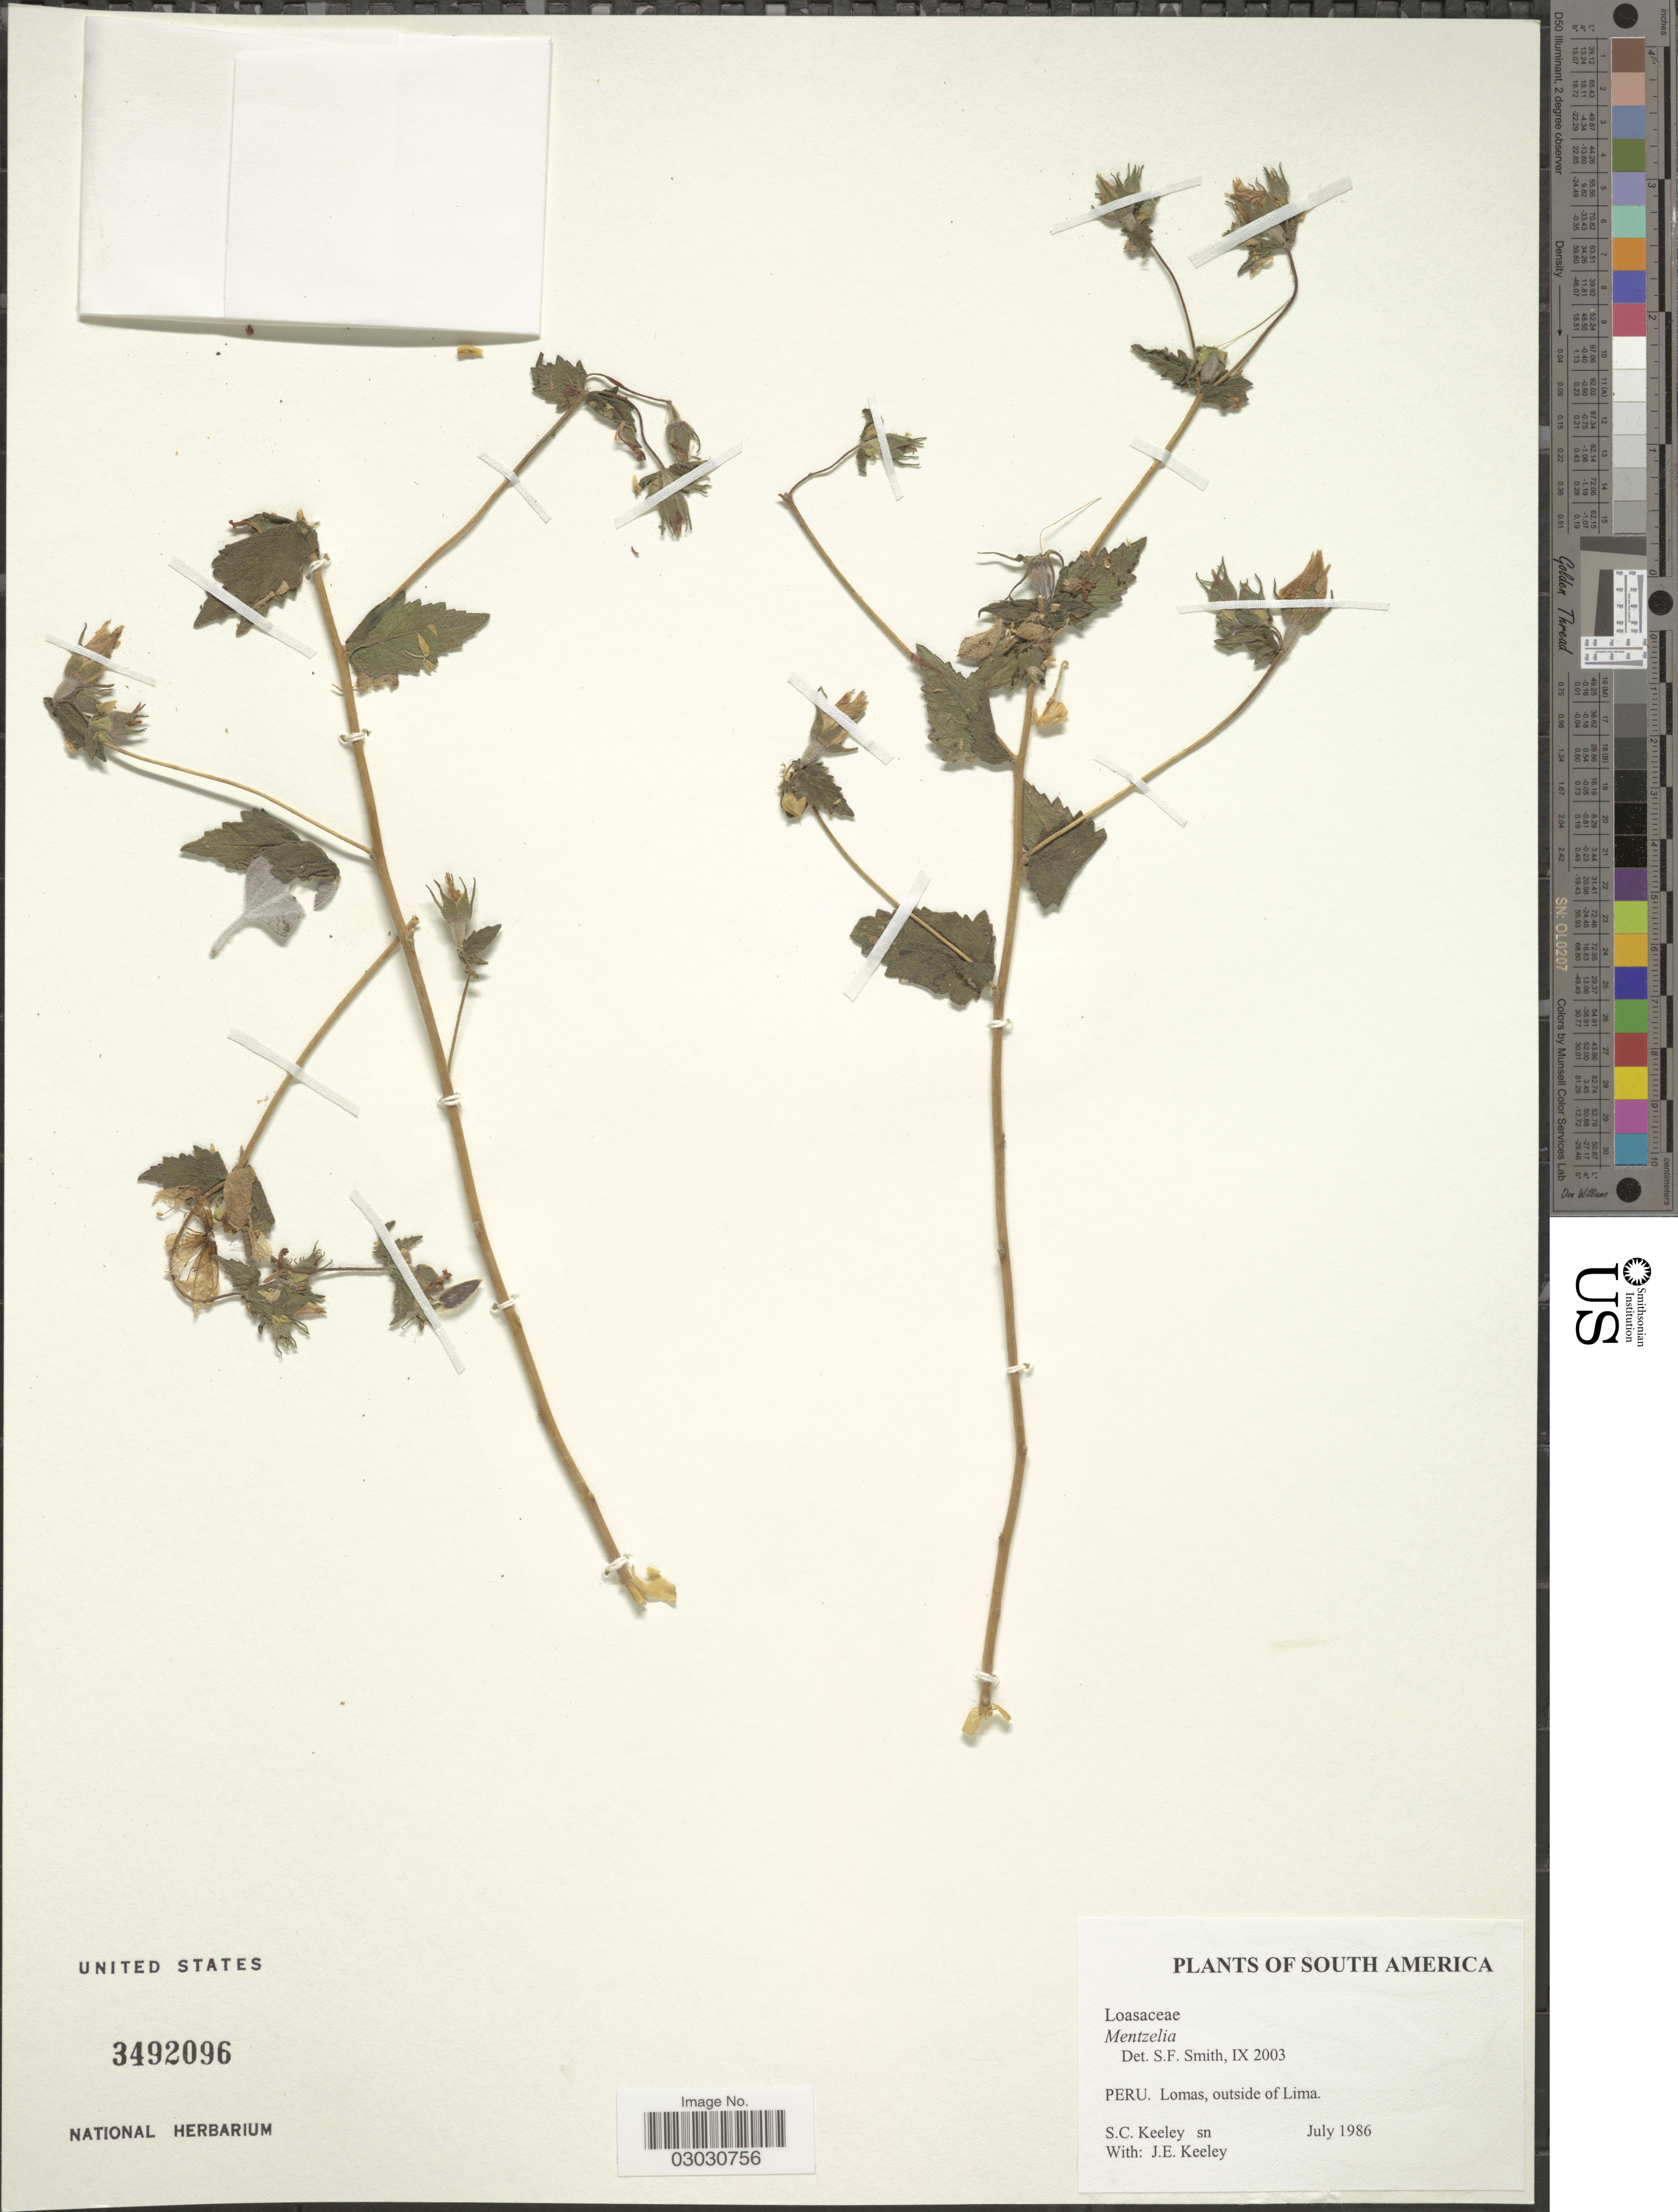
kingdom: Plantae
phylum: Tracheophyta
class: Magnoliopsida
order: Cornales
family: Loasaceae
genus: Mentzelia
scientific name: Mentzelia sp.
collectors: S. C. Keeley & J. E. Keeley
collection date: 1986-07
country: Peru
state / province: Lima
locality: Lomas, outside of Lima.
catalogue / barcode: US 3492096